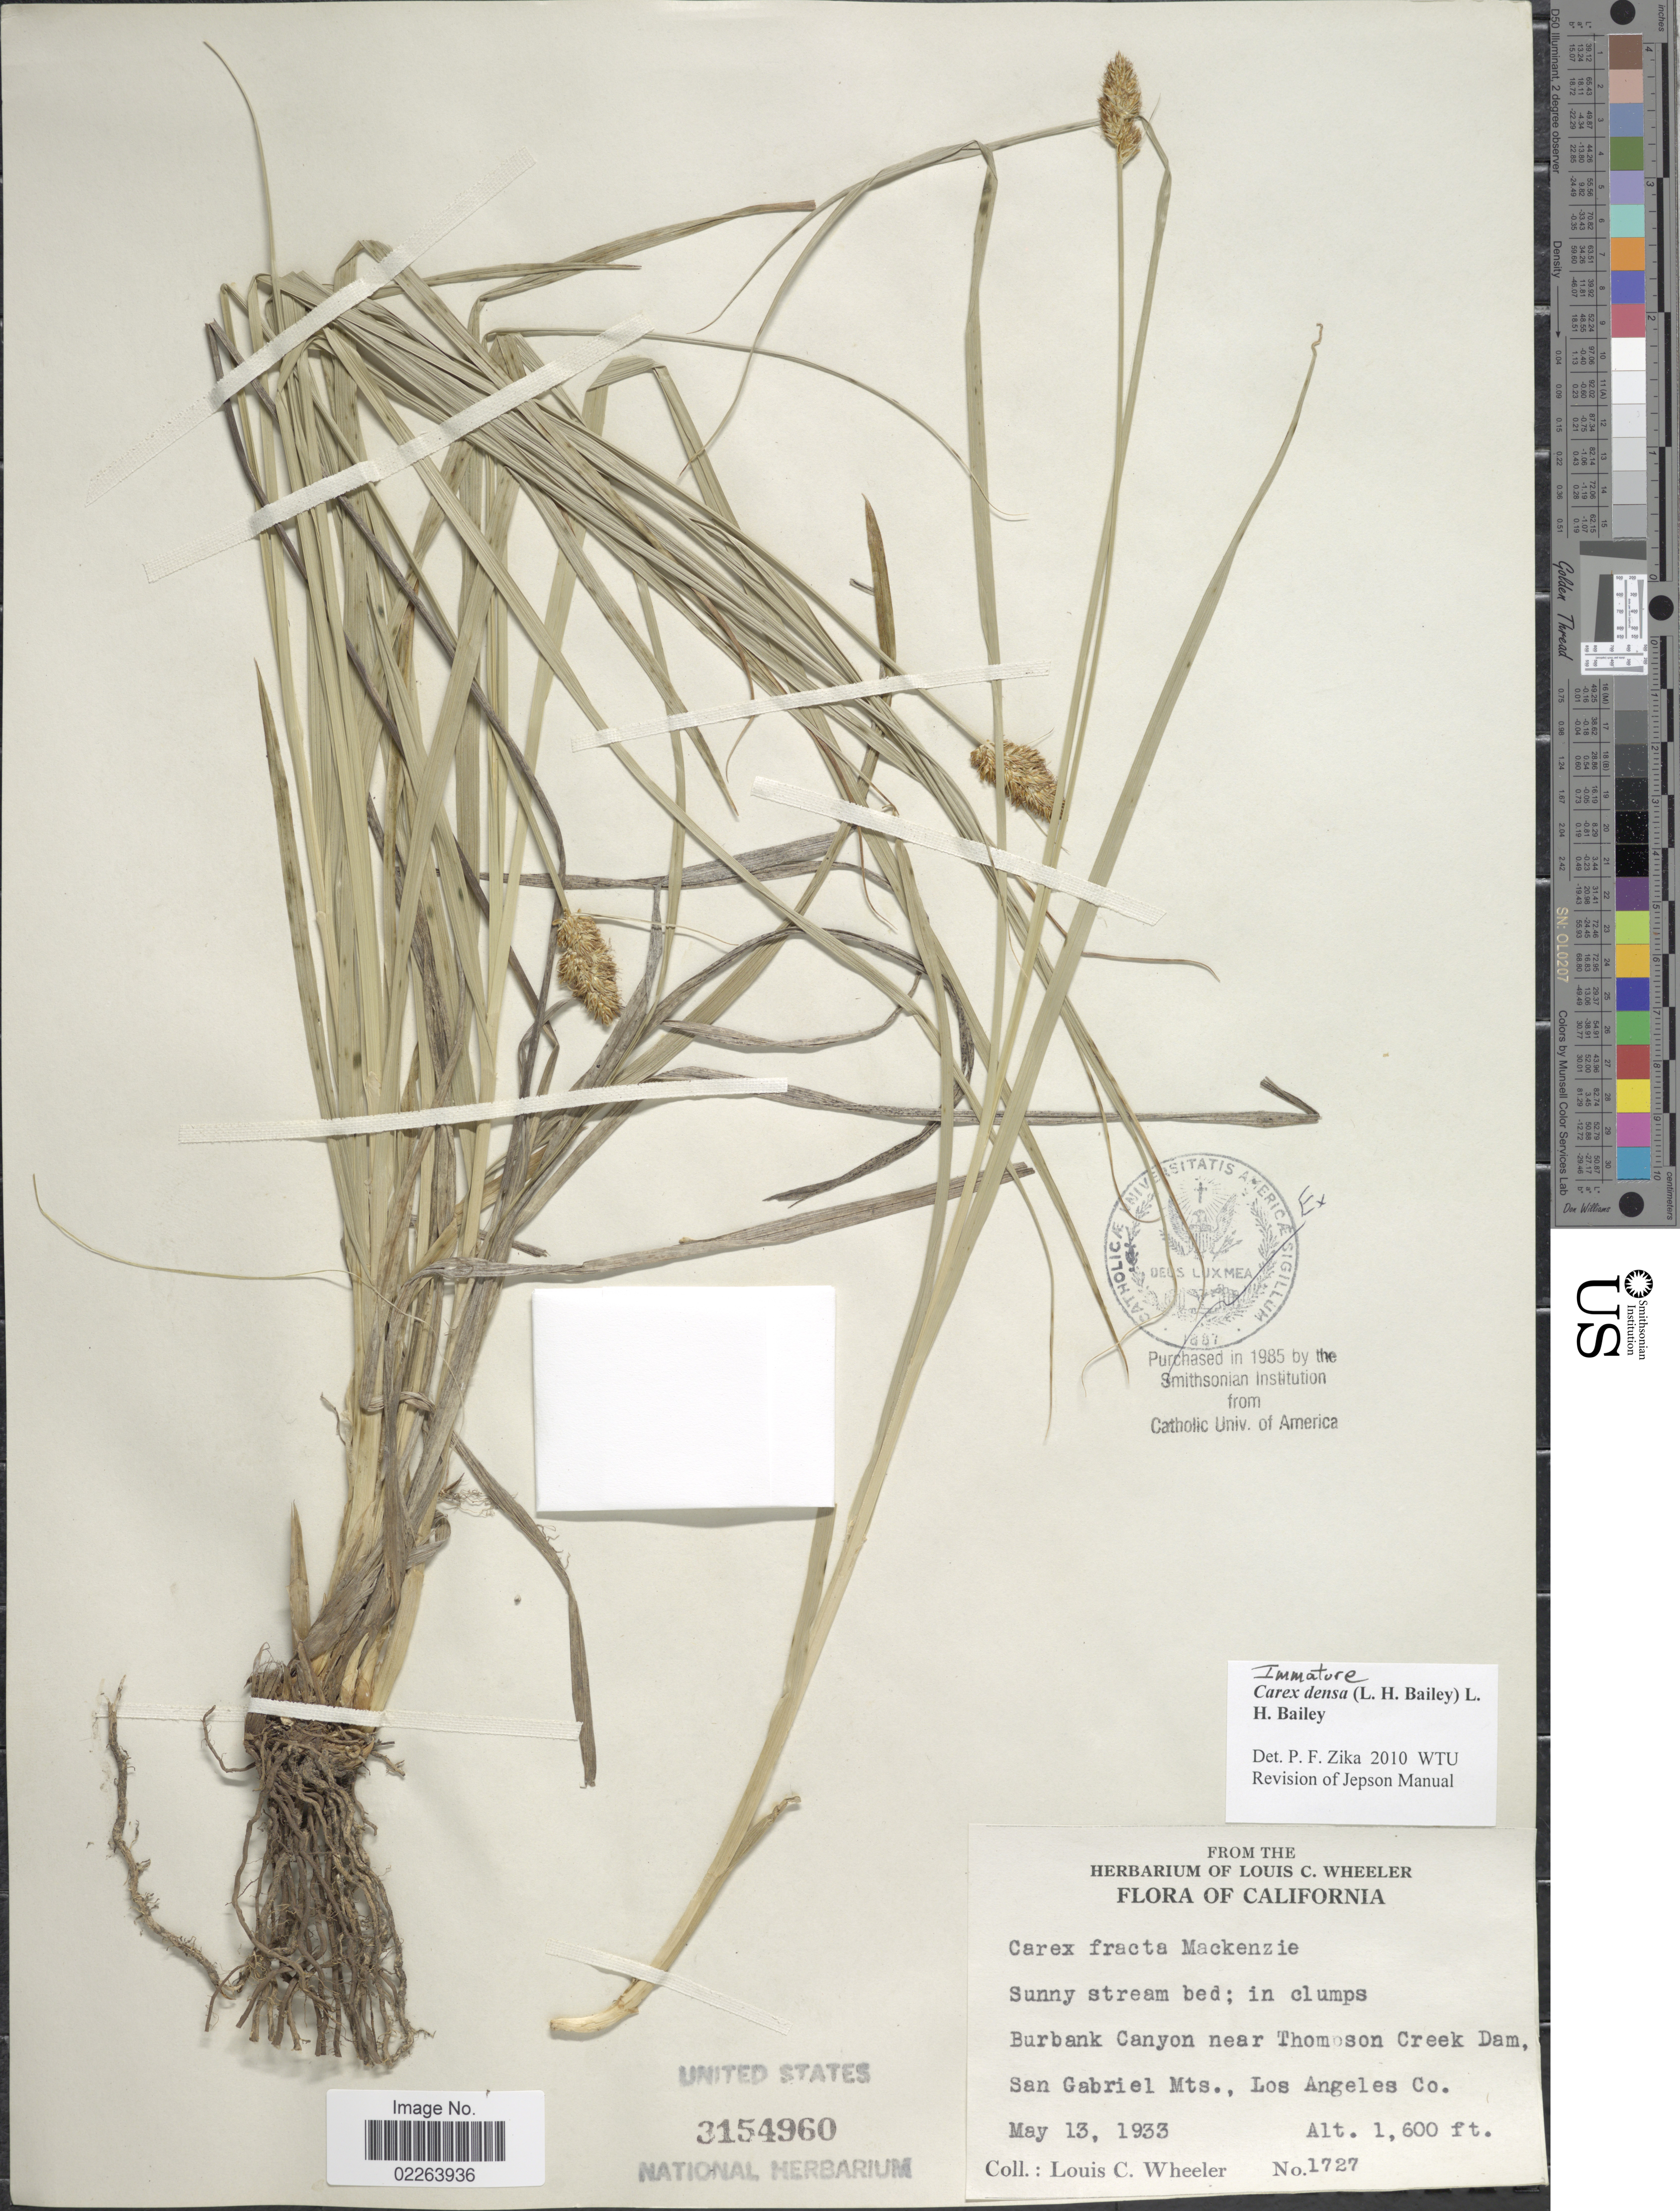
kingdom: Plantae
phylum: Tracheophyta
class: Liliopsida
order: Poales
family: Cyperaceae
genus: Carex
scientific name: Carex densa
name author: (L.H. Bailey) L.H. Bailey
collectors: L. C. Wheeler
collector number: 1727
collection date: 1933-05-13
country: United States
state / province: California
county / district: Los Angeles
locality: Sunny stream bed; in clumps Burbank Canyon near Thompson Creek Dam, San Gabriel Mts., Los Angeles Co.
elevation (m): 488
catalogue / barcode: US 3154960